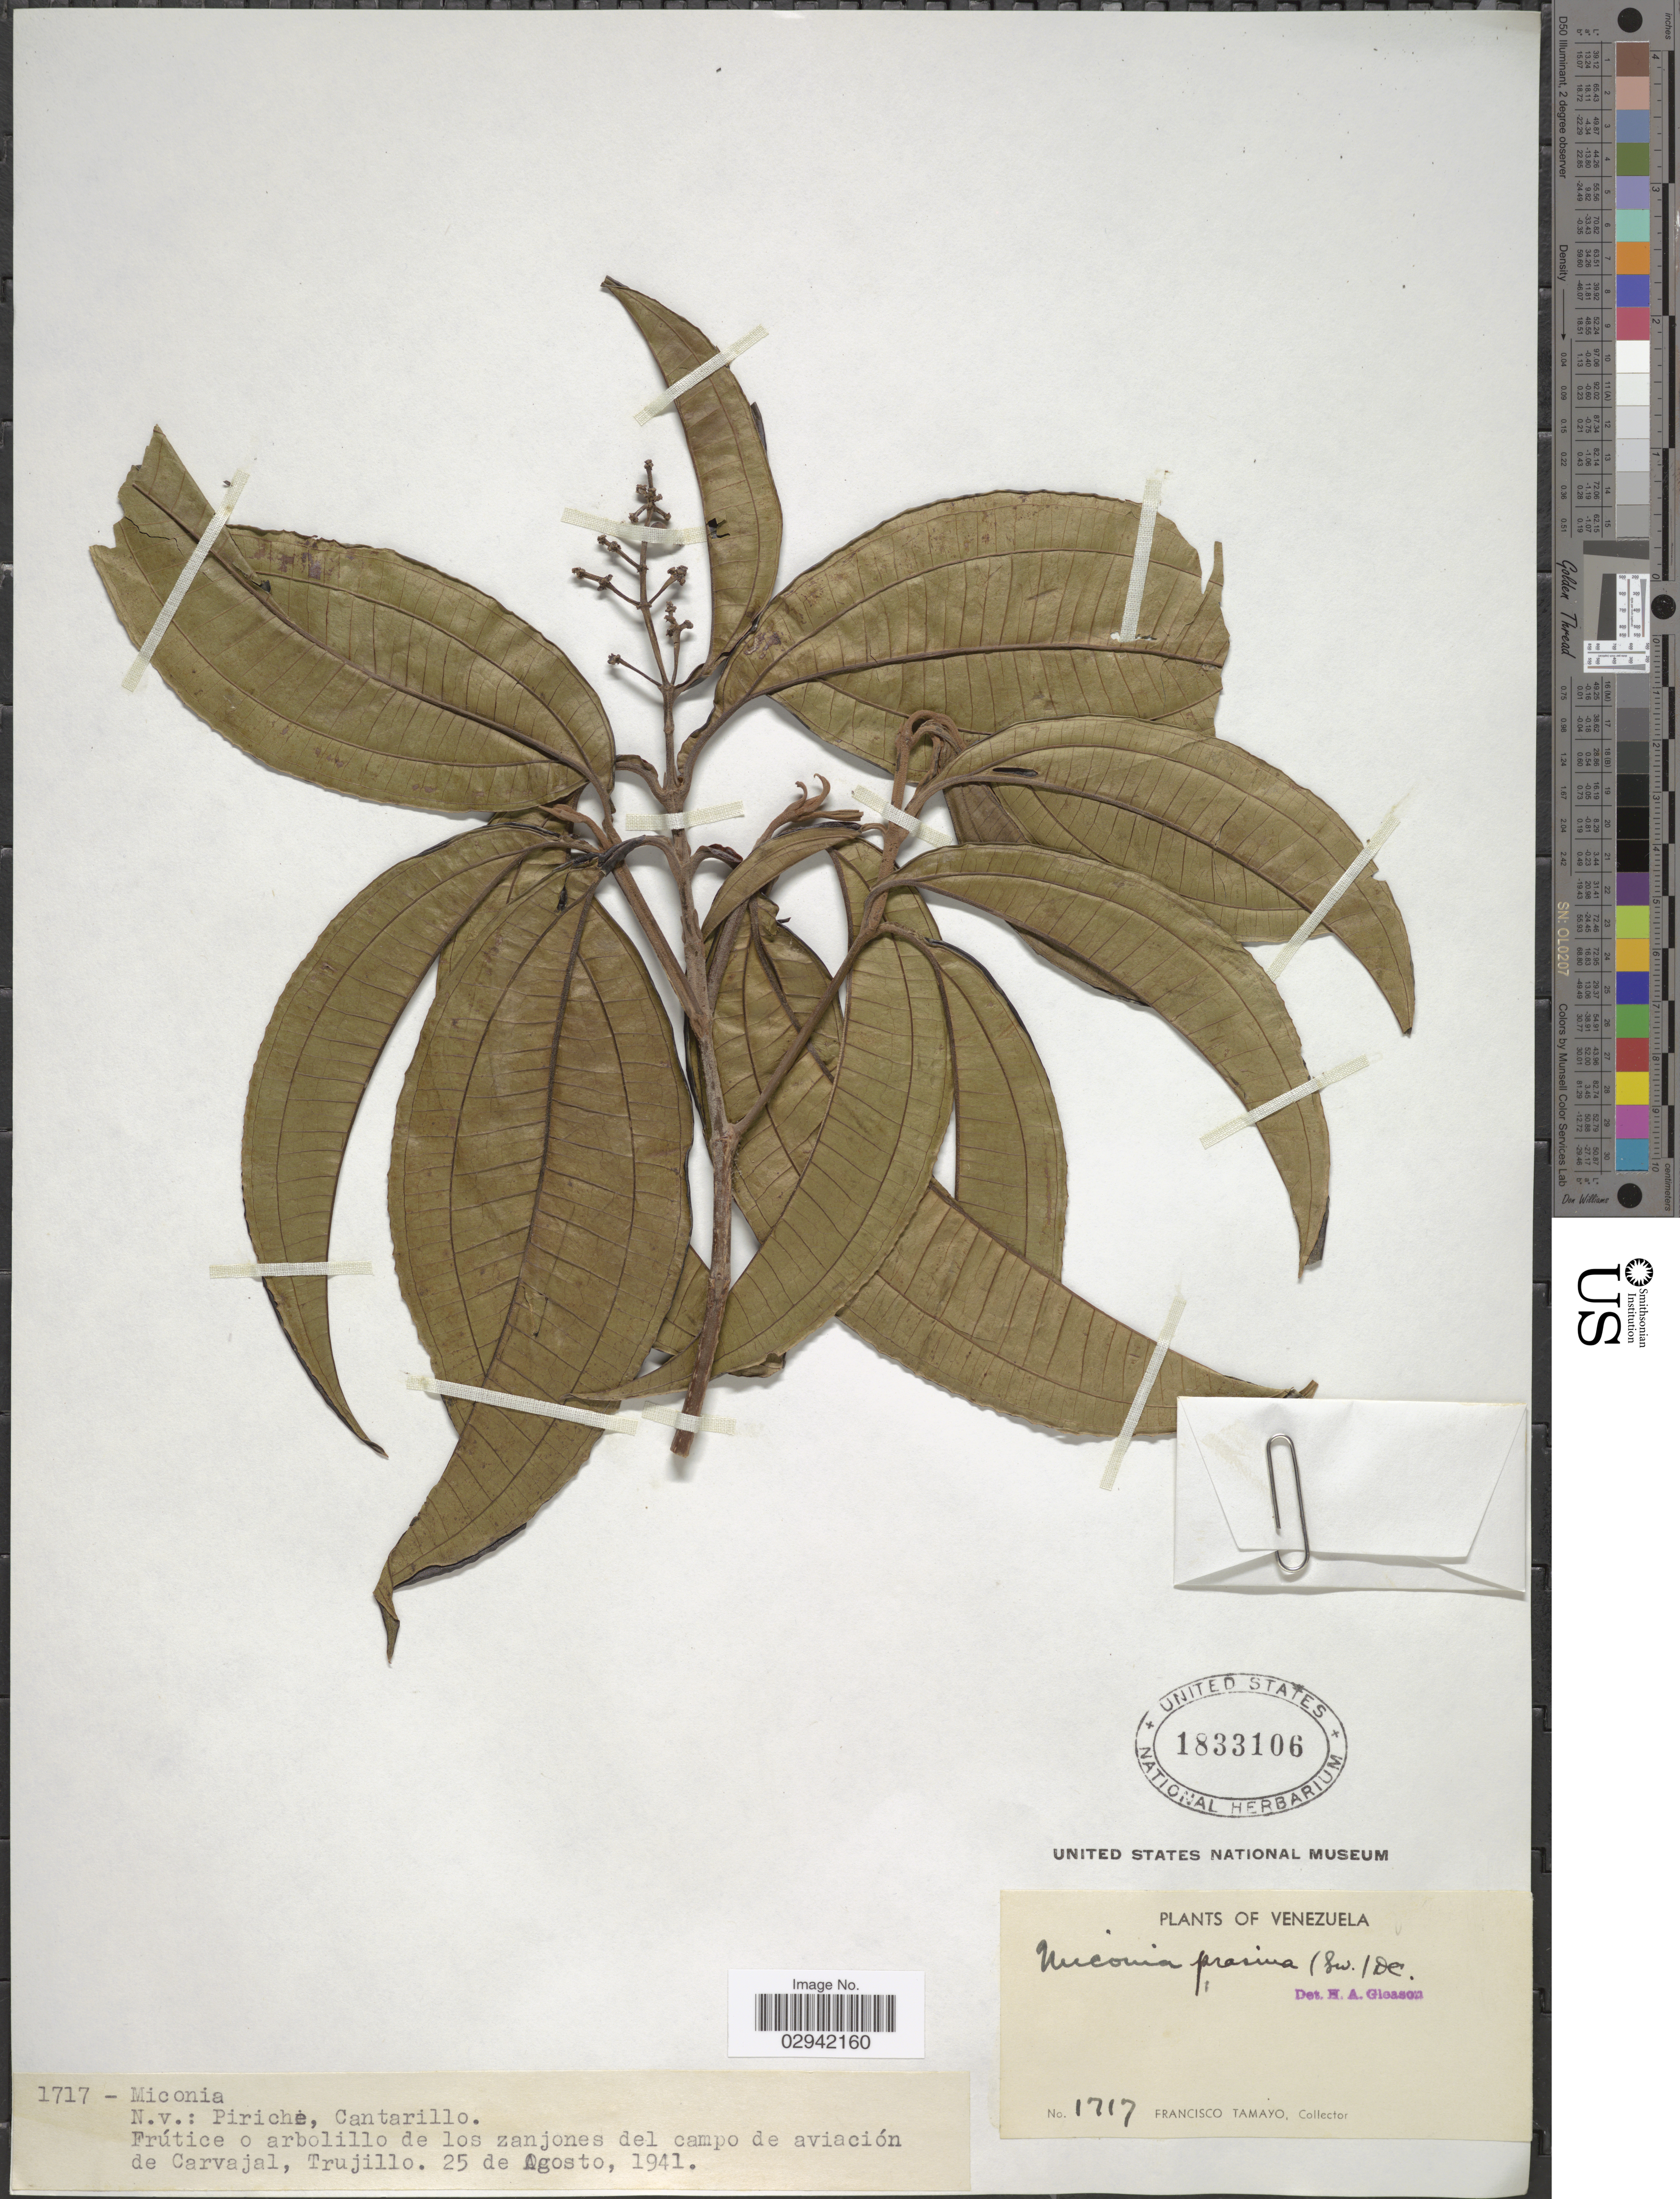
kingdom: Plantae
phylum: Tracheophyta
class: Magnoliopsida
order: Myrtales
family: Melastomataceae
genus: Miconia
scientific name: Miconia prasina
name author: (Sw.) DC.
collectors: F. Tamayo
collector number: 1717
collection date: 1941-08-25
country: Venezuela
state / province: Trujillo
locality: Frútice a arbolillo de los zanjones del campo de aviación de Carvajal.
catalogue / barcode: US 1833106